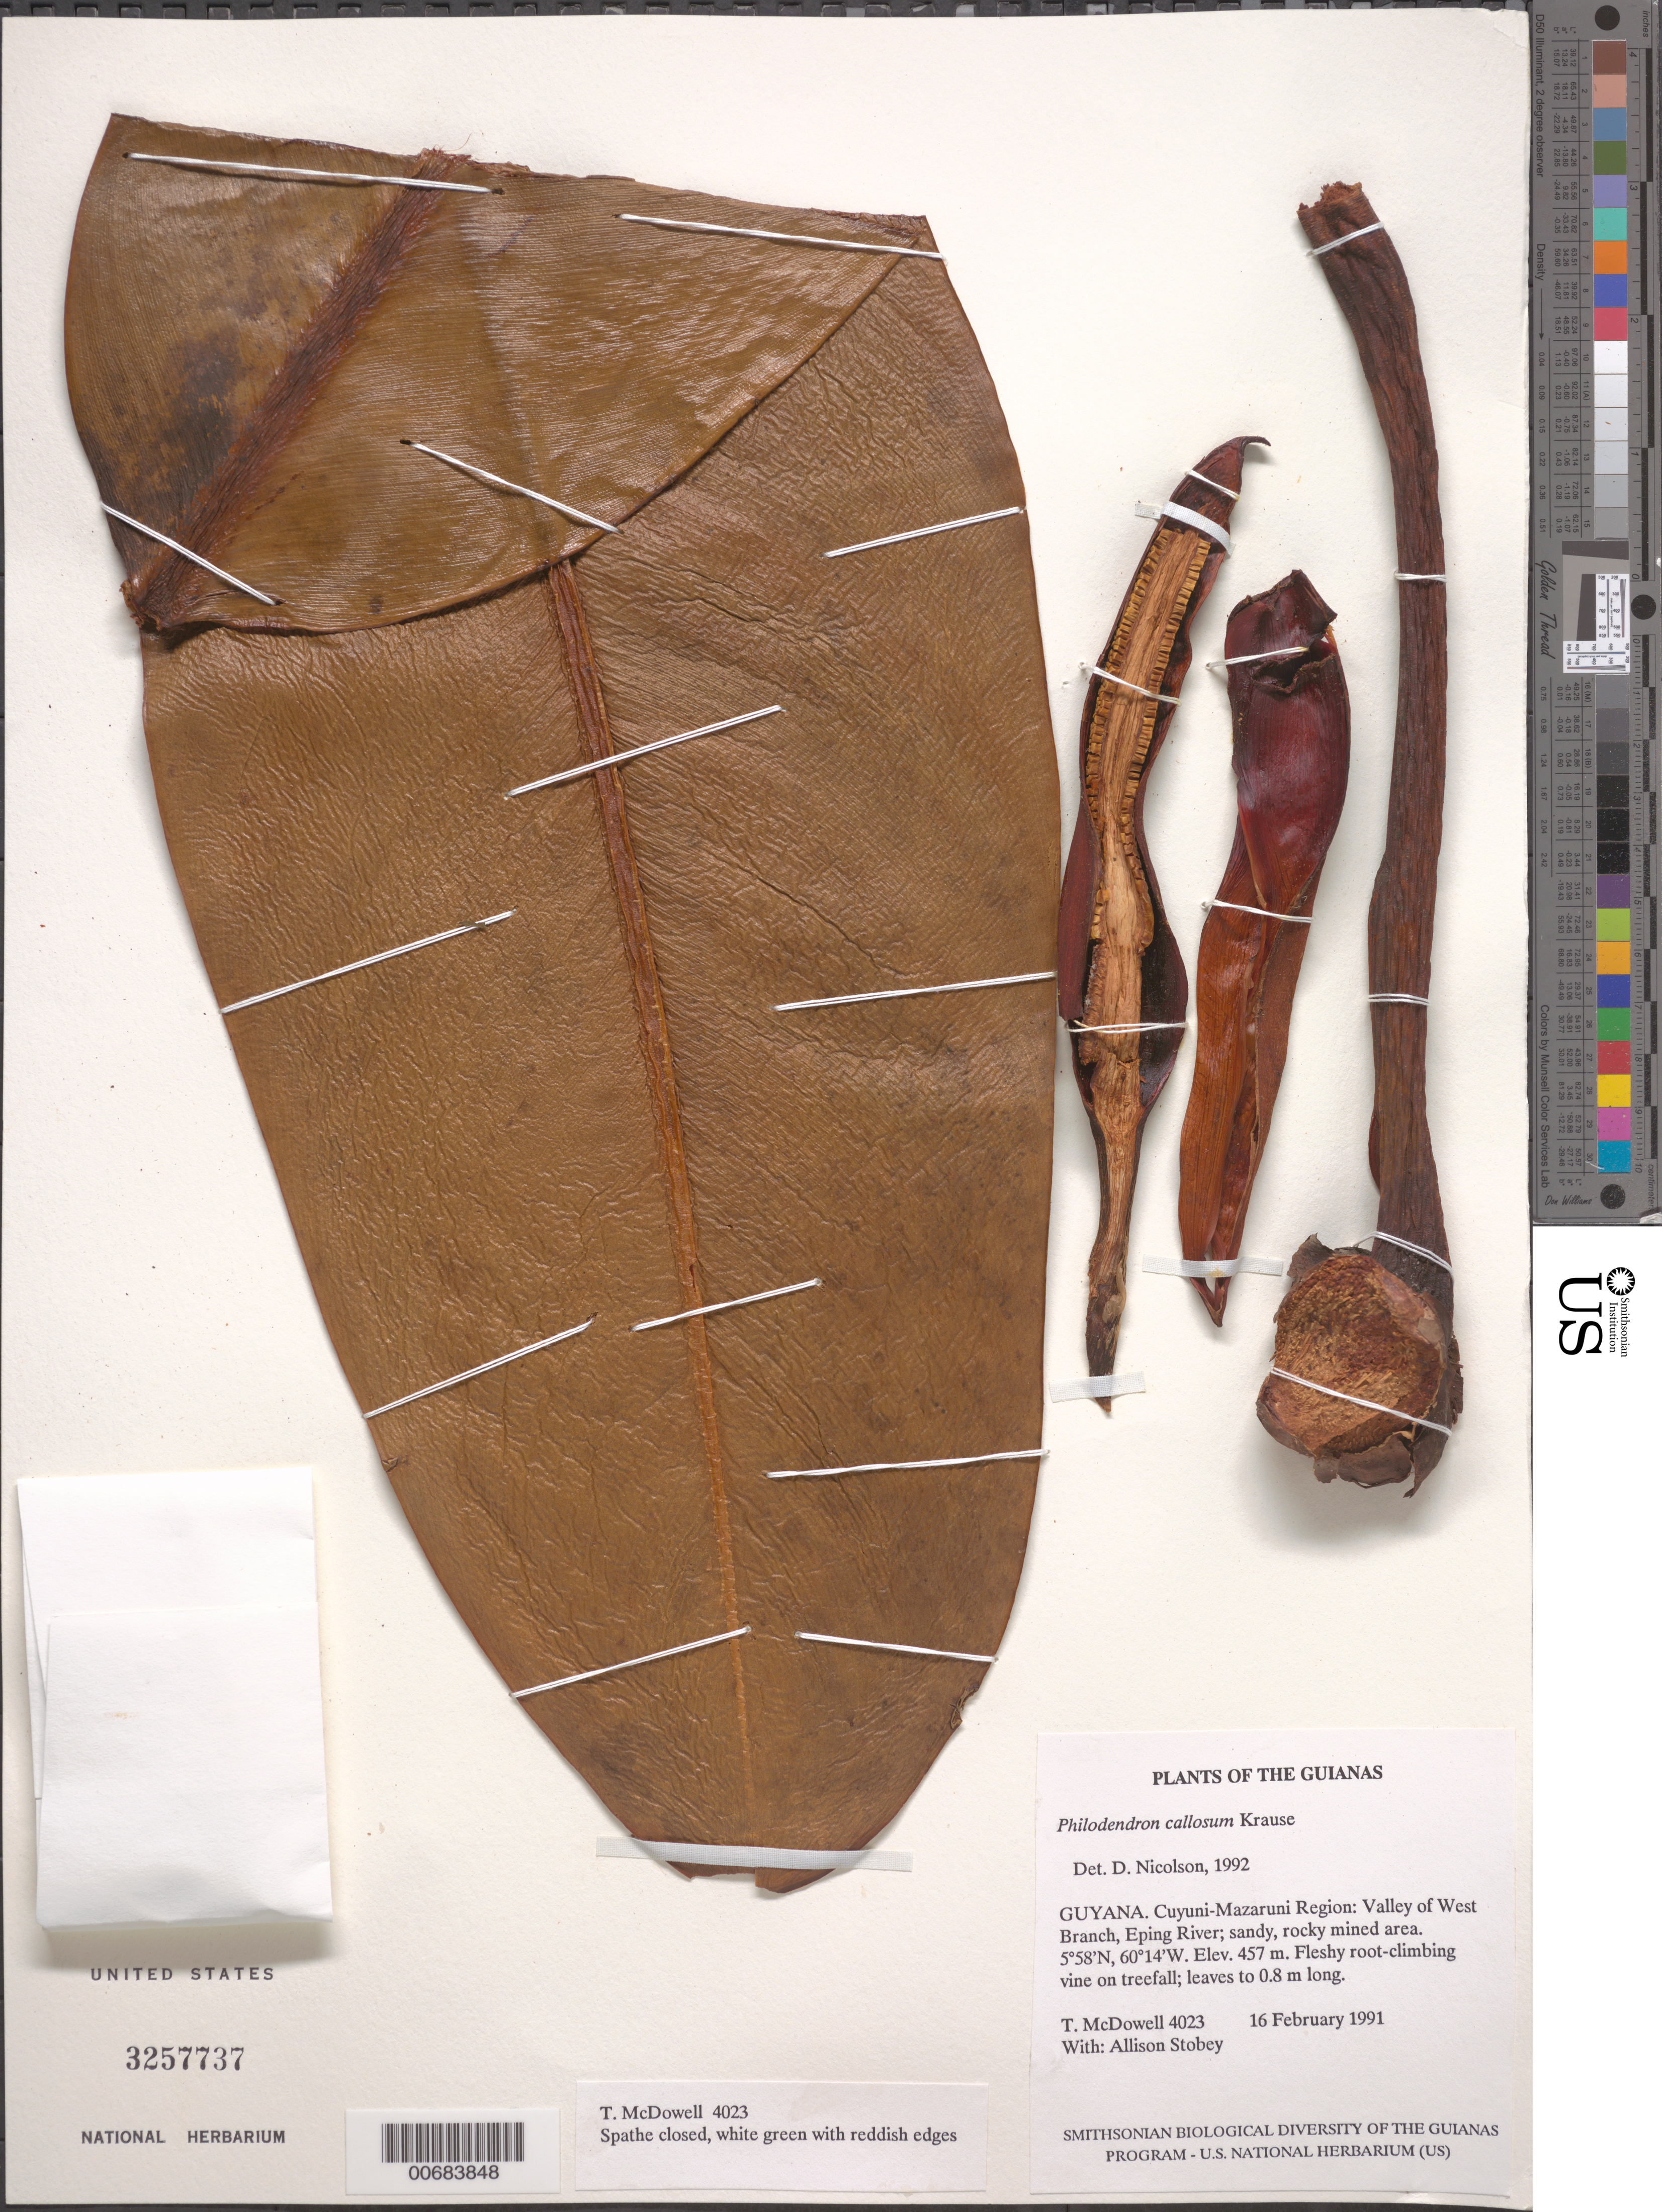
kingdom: Plantae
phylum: Tracheophyta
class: Liliopsida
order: Alismatales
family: Araceae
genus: Philodendron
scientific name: Philodendron callosum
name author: K. Krause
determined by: Nicolson, Dan H.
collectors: T. McDowell & A. Stobey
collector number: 4023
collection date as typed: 16 February 1991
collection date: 1991-02-16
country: Guyana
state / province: Cuyuni-Mazaruni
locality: Valley of West Branch, Eping River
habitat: Sandy, rocky mined area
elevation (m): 457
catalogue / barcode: US 3257737